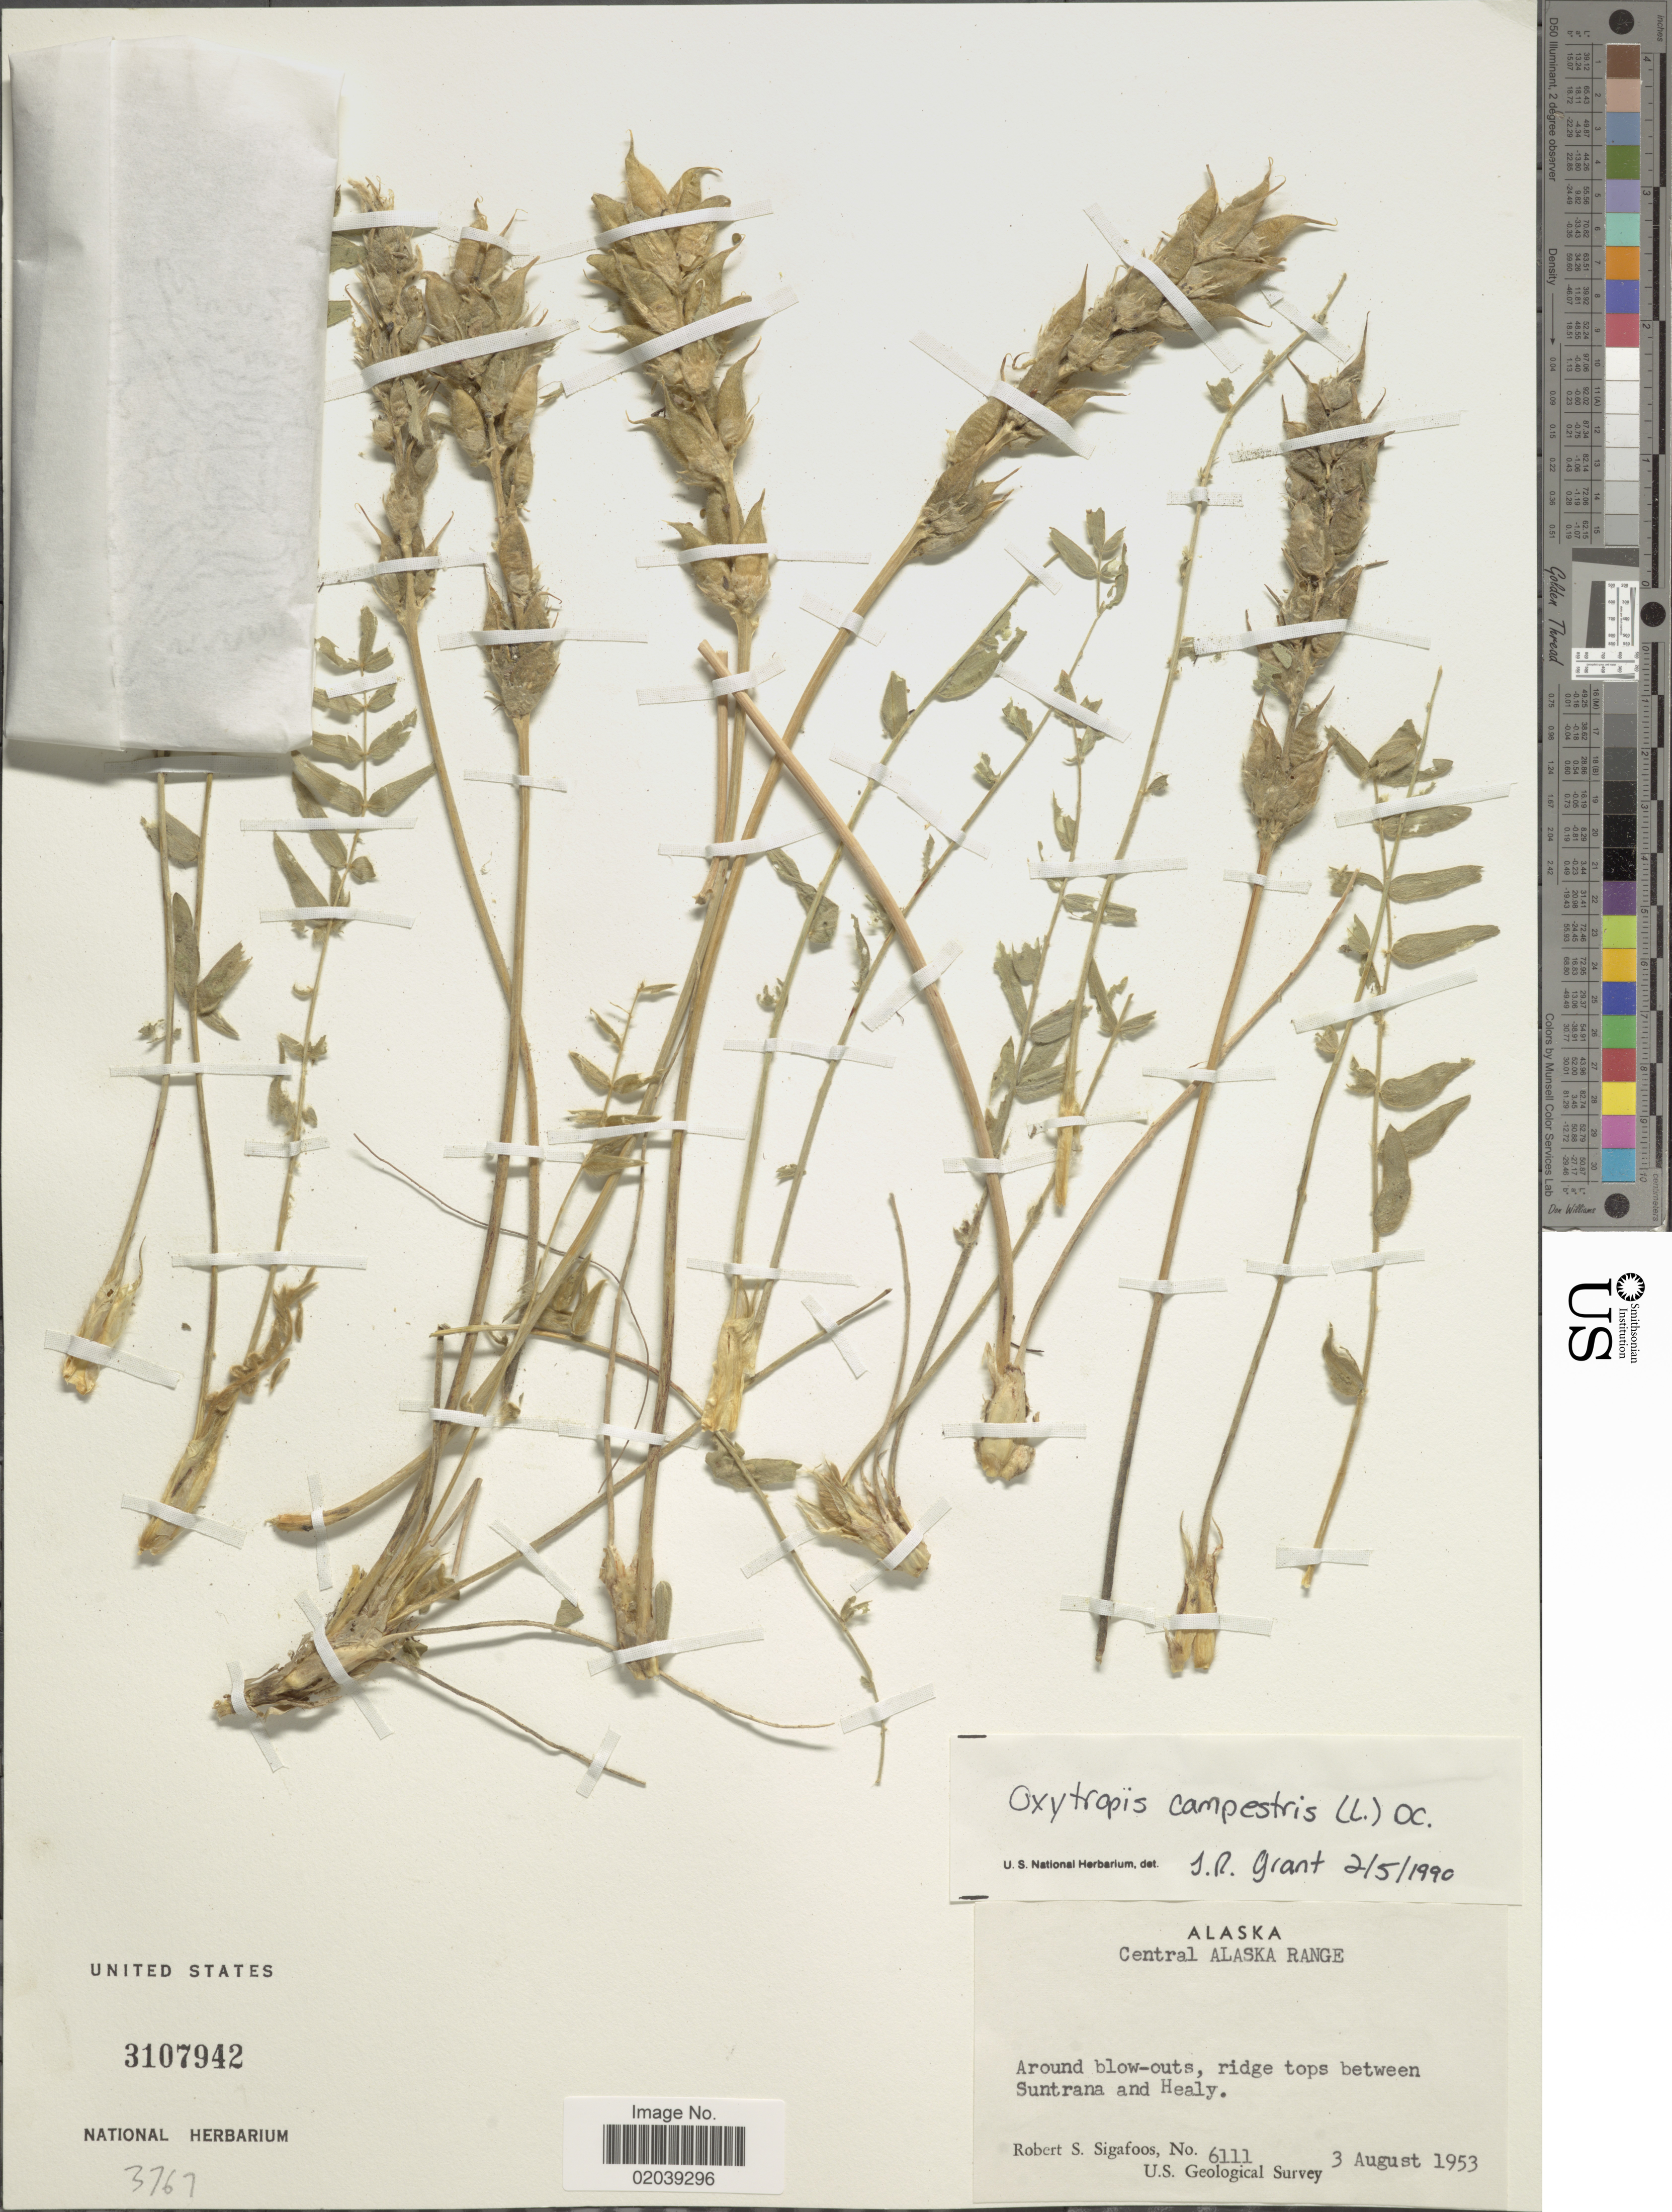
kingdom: Plantae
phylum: Tracheophyta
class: Magnoliopsida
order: Fabales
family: Fabaceae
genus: Oxytropis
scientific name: Oxytropis campestris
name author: (L.) DC.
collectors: R. Sigafoos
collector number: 6111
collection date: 1953-08-03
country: United States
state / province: Alaska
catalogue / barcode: US 3107942